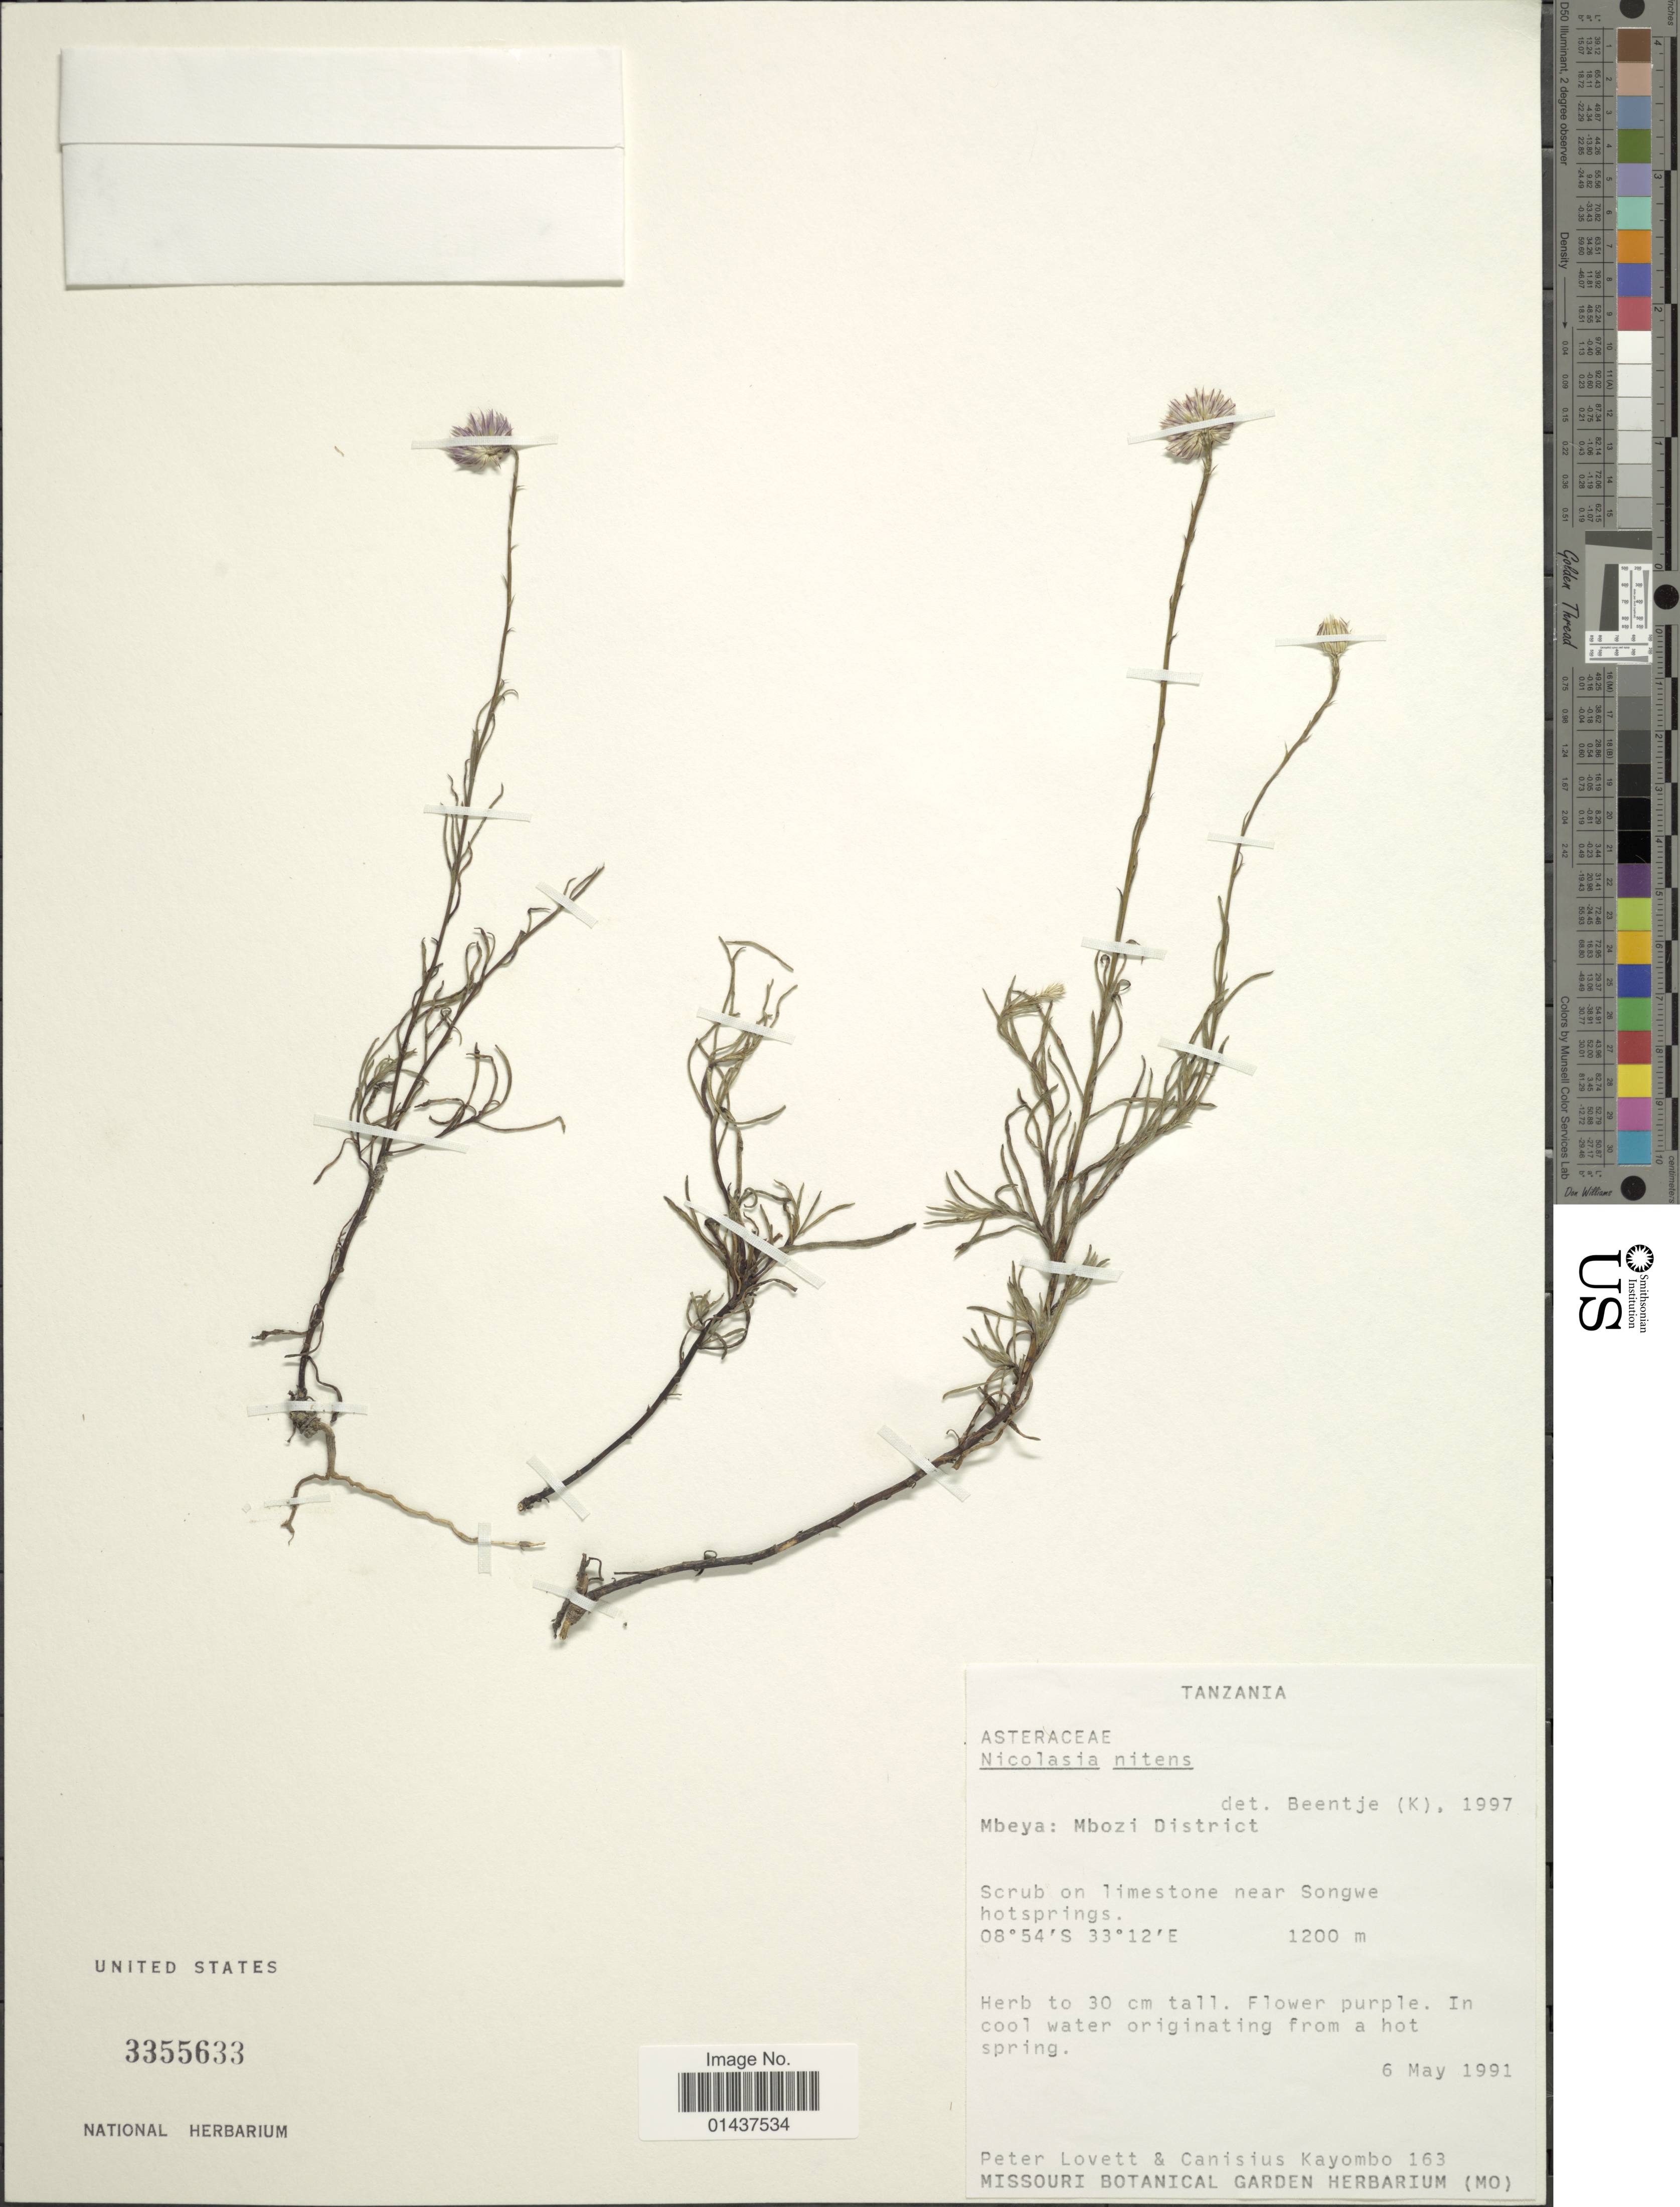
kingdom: Plantae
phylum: Tracheophyta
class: Magnoliopsida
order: Asterales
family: Asteraceae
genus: Nicolasia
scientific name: Nicolasia nitens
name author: (O. Hoffm.) Eyles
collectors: P. Lovett & C. J. Kayombo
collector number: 163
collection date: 1991-05-06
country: Tanzania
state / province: Mbeya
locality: Mbozi District, Scrub on limestone near Songwe hotsprings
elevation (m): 1200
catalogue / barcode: US 3355633